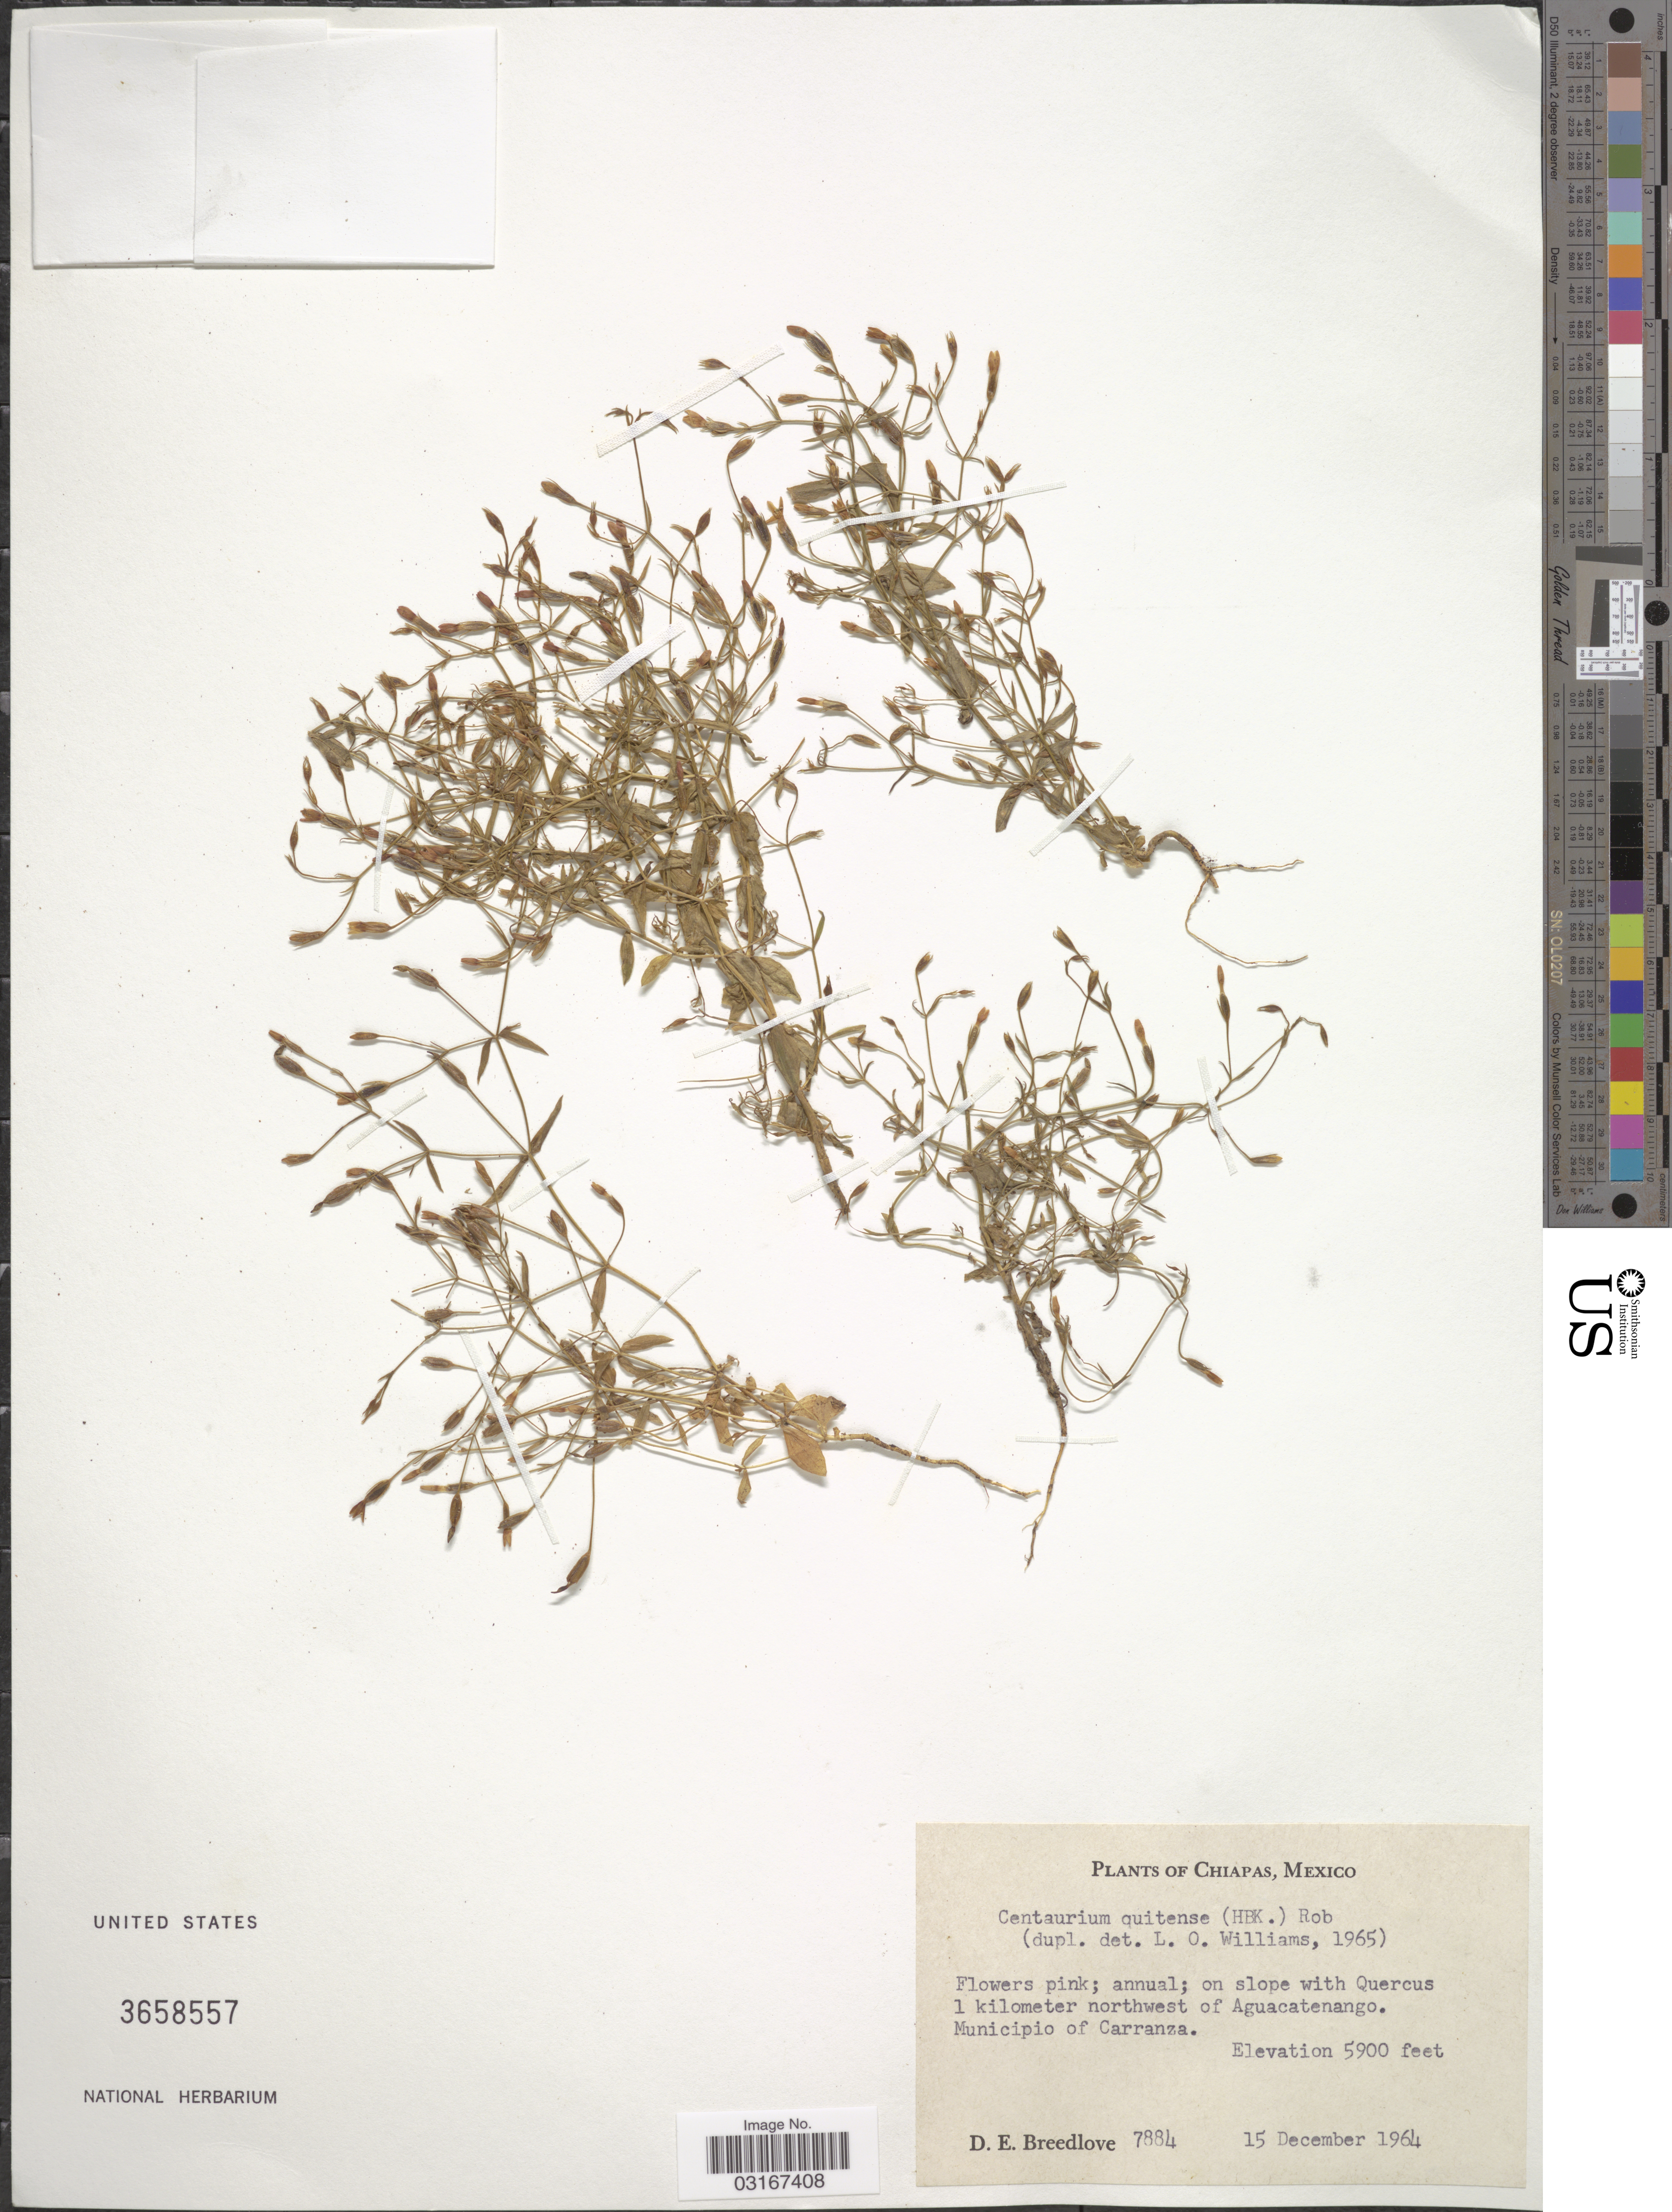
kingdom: Plantae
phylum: Tracheophyta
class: Magnoliopsida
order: Gentianales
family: Gentianaceae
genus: Centaurium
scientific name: Centaurium quitense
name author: (Kunth) B.L. Rob.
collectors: D. E. Breedlove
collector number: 7884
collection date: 1964-12-15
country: Mexico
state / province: Chiapas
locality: On slope with Quercus, 1 kilometer northwest of Aguacatenango. Municipio of Carranza.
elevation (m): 1798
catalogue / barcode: US 3658557